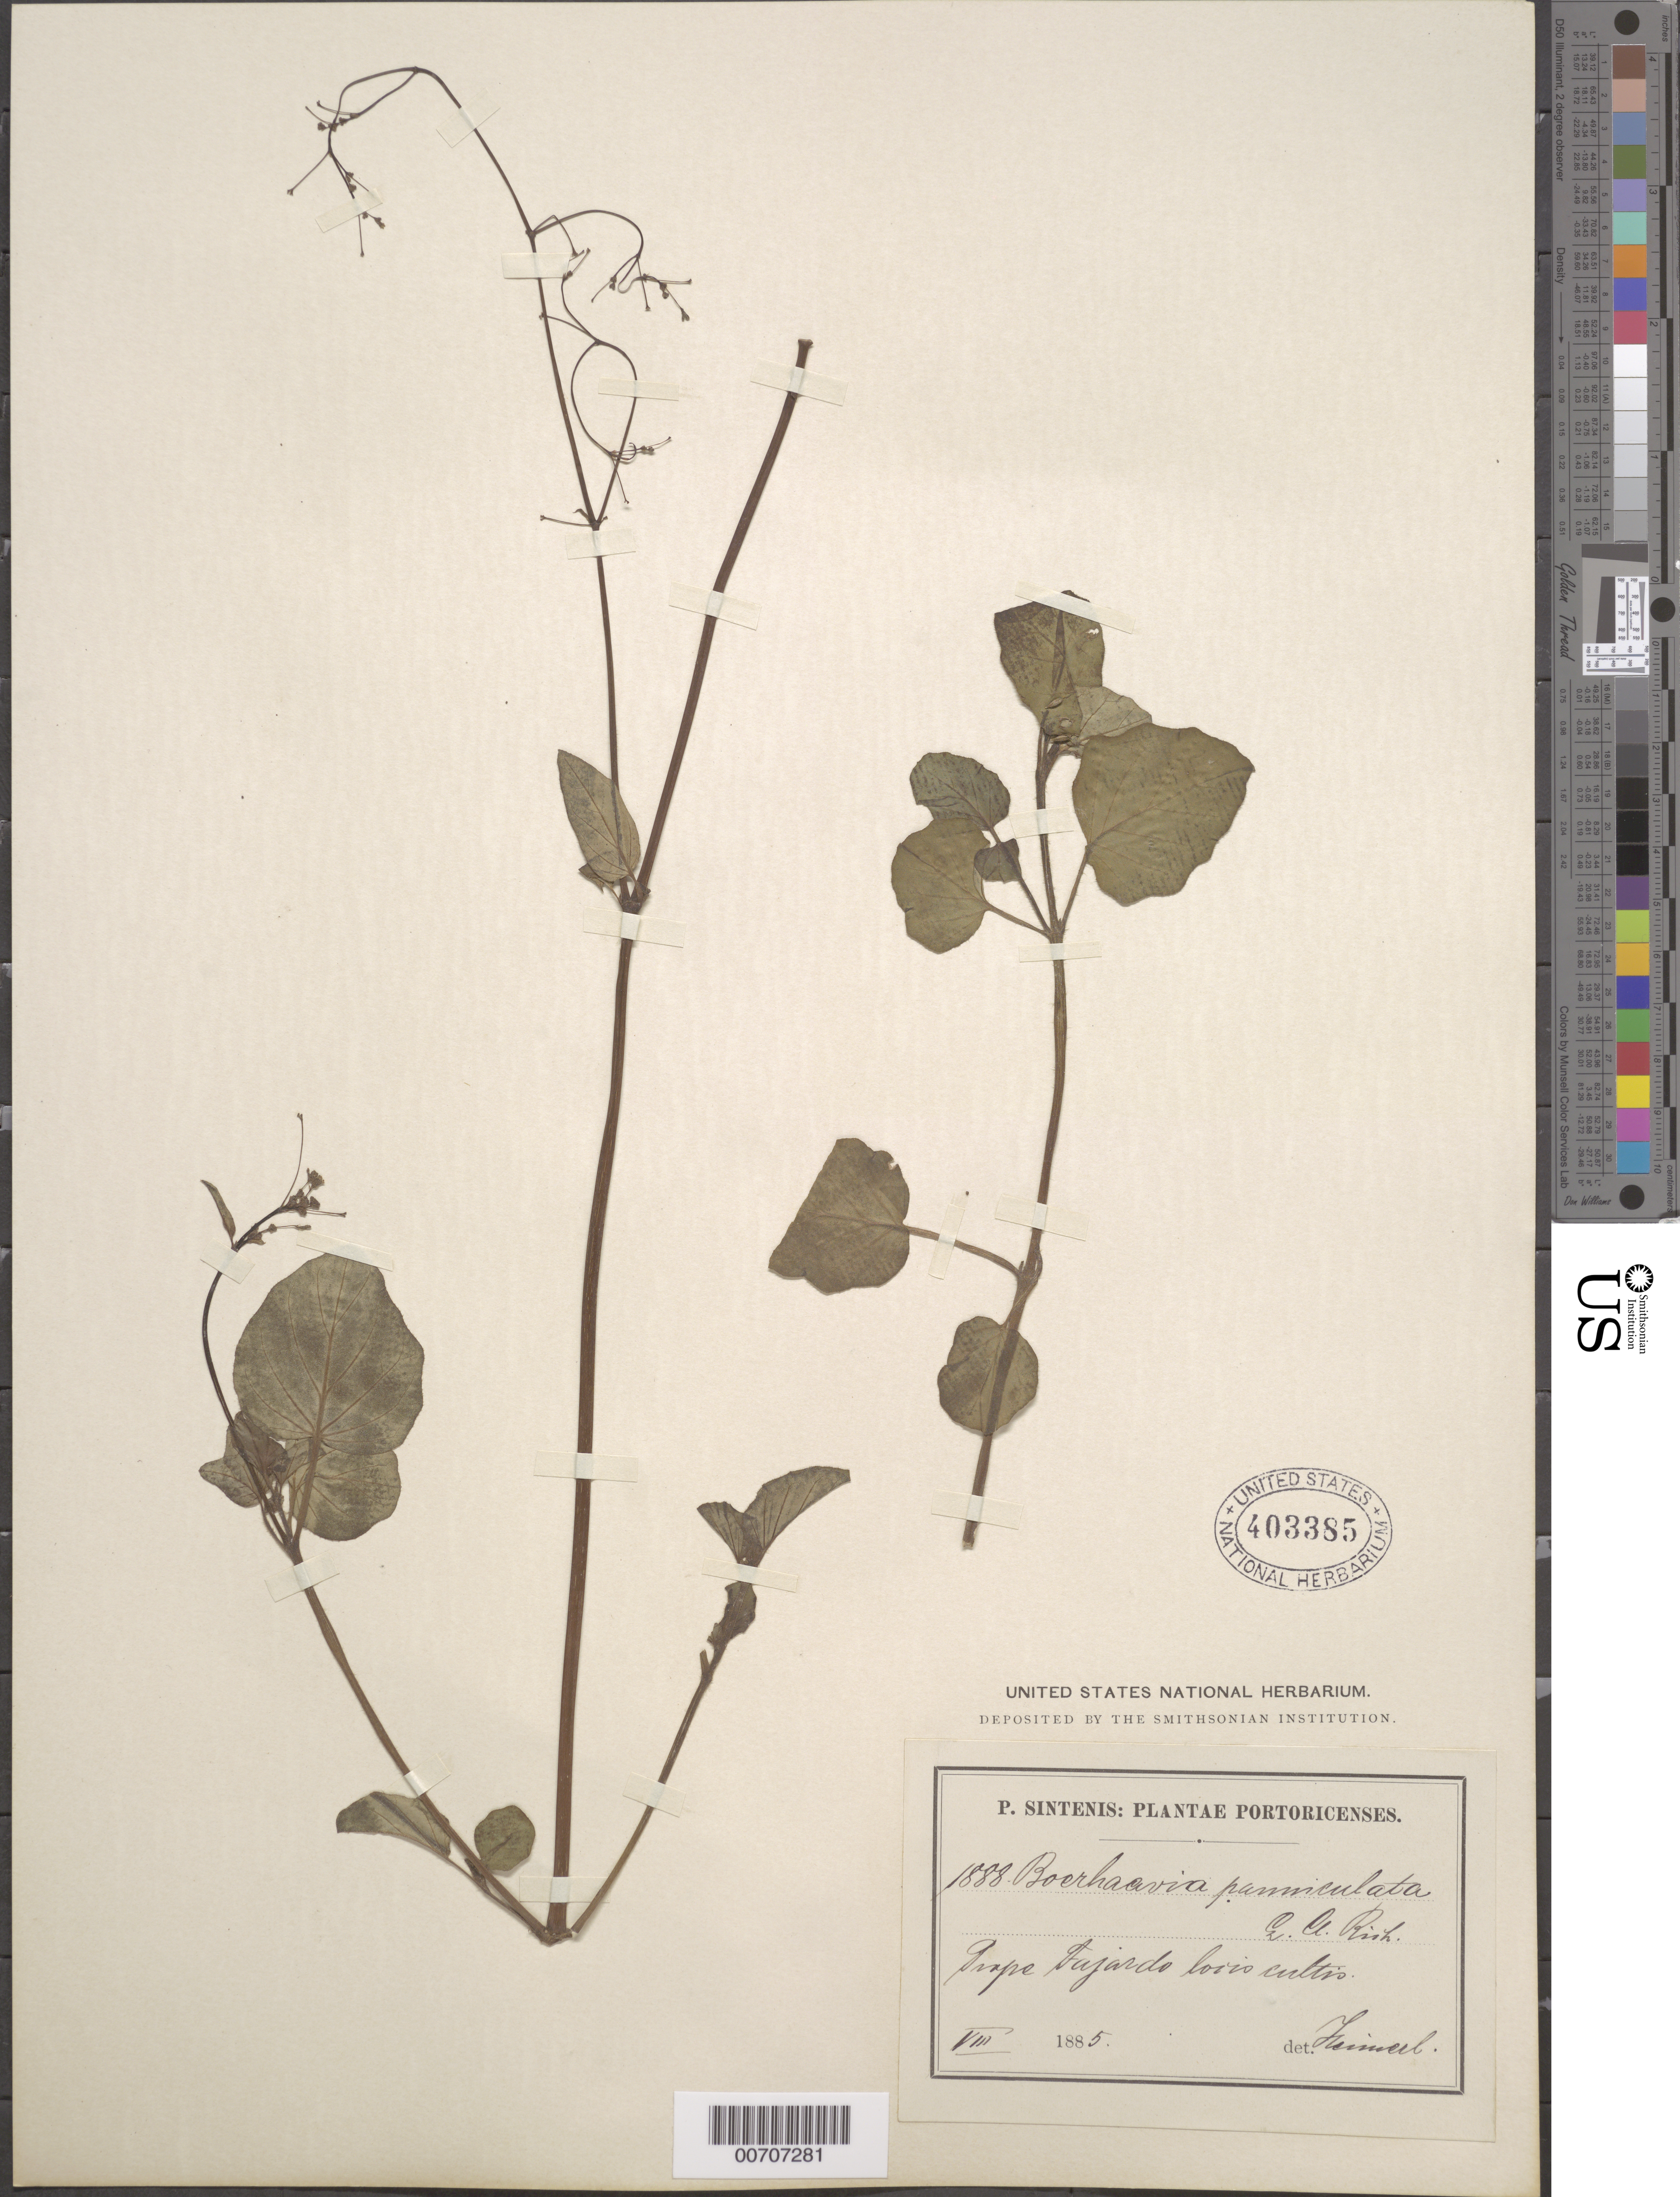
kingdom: Plantae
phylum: Tracheophyta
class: Magnoliopsida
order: Caryophyllales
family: Nyctaginaceae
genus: Boerhavia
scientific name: Boerhavia paniculata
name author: Rich.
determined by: Heimerl, A.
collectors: P. Sintenis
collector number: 1888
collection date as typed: Aug 1885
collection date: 1885-08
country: Puerto Rico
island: Greater Antilles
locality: Prope Fajardo loris cultis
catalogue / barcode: US 403385